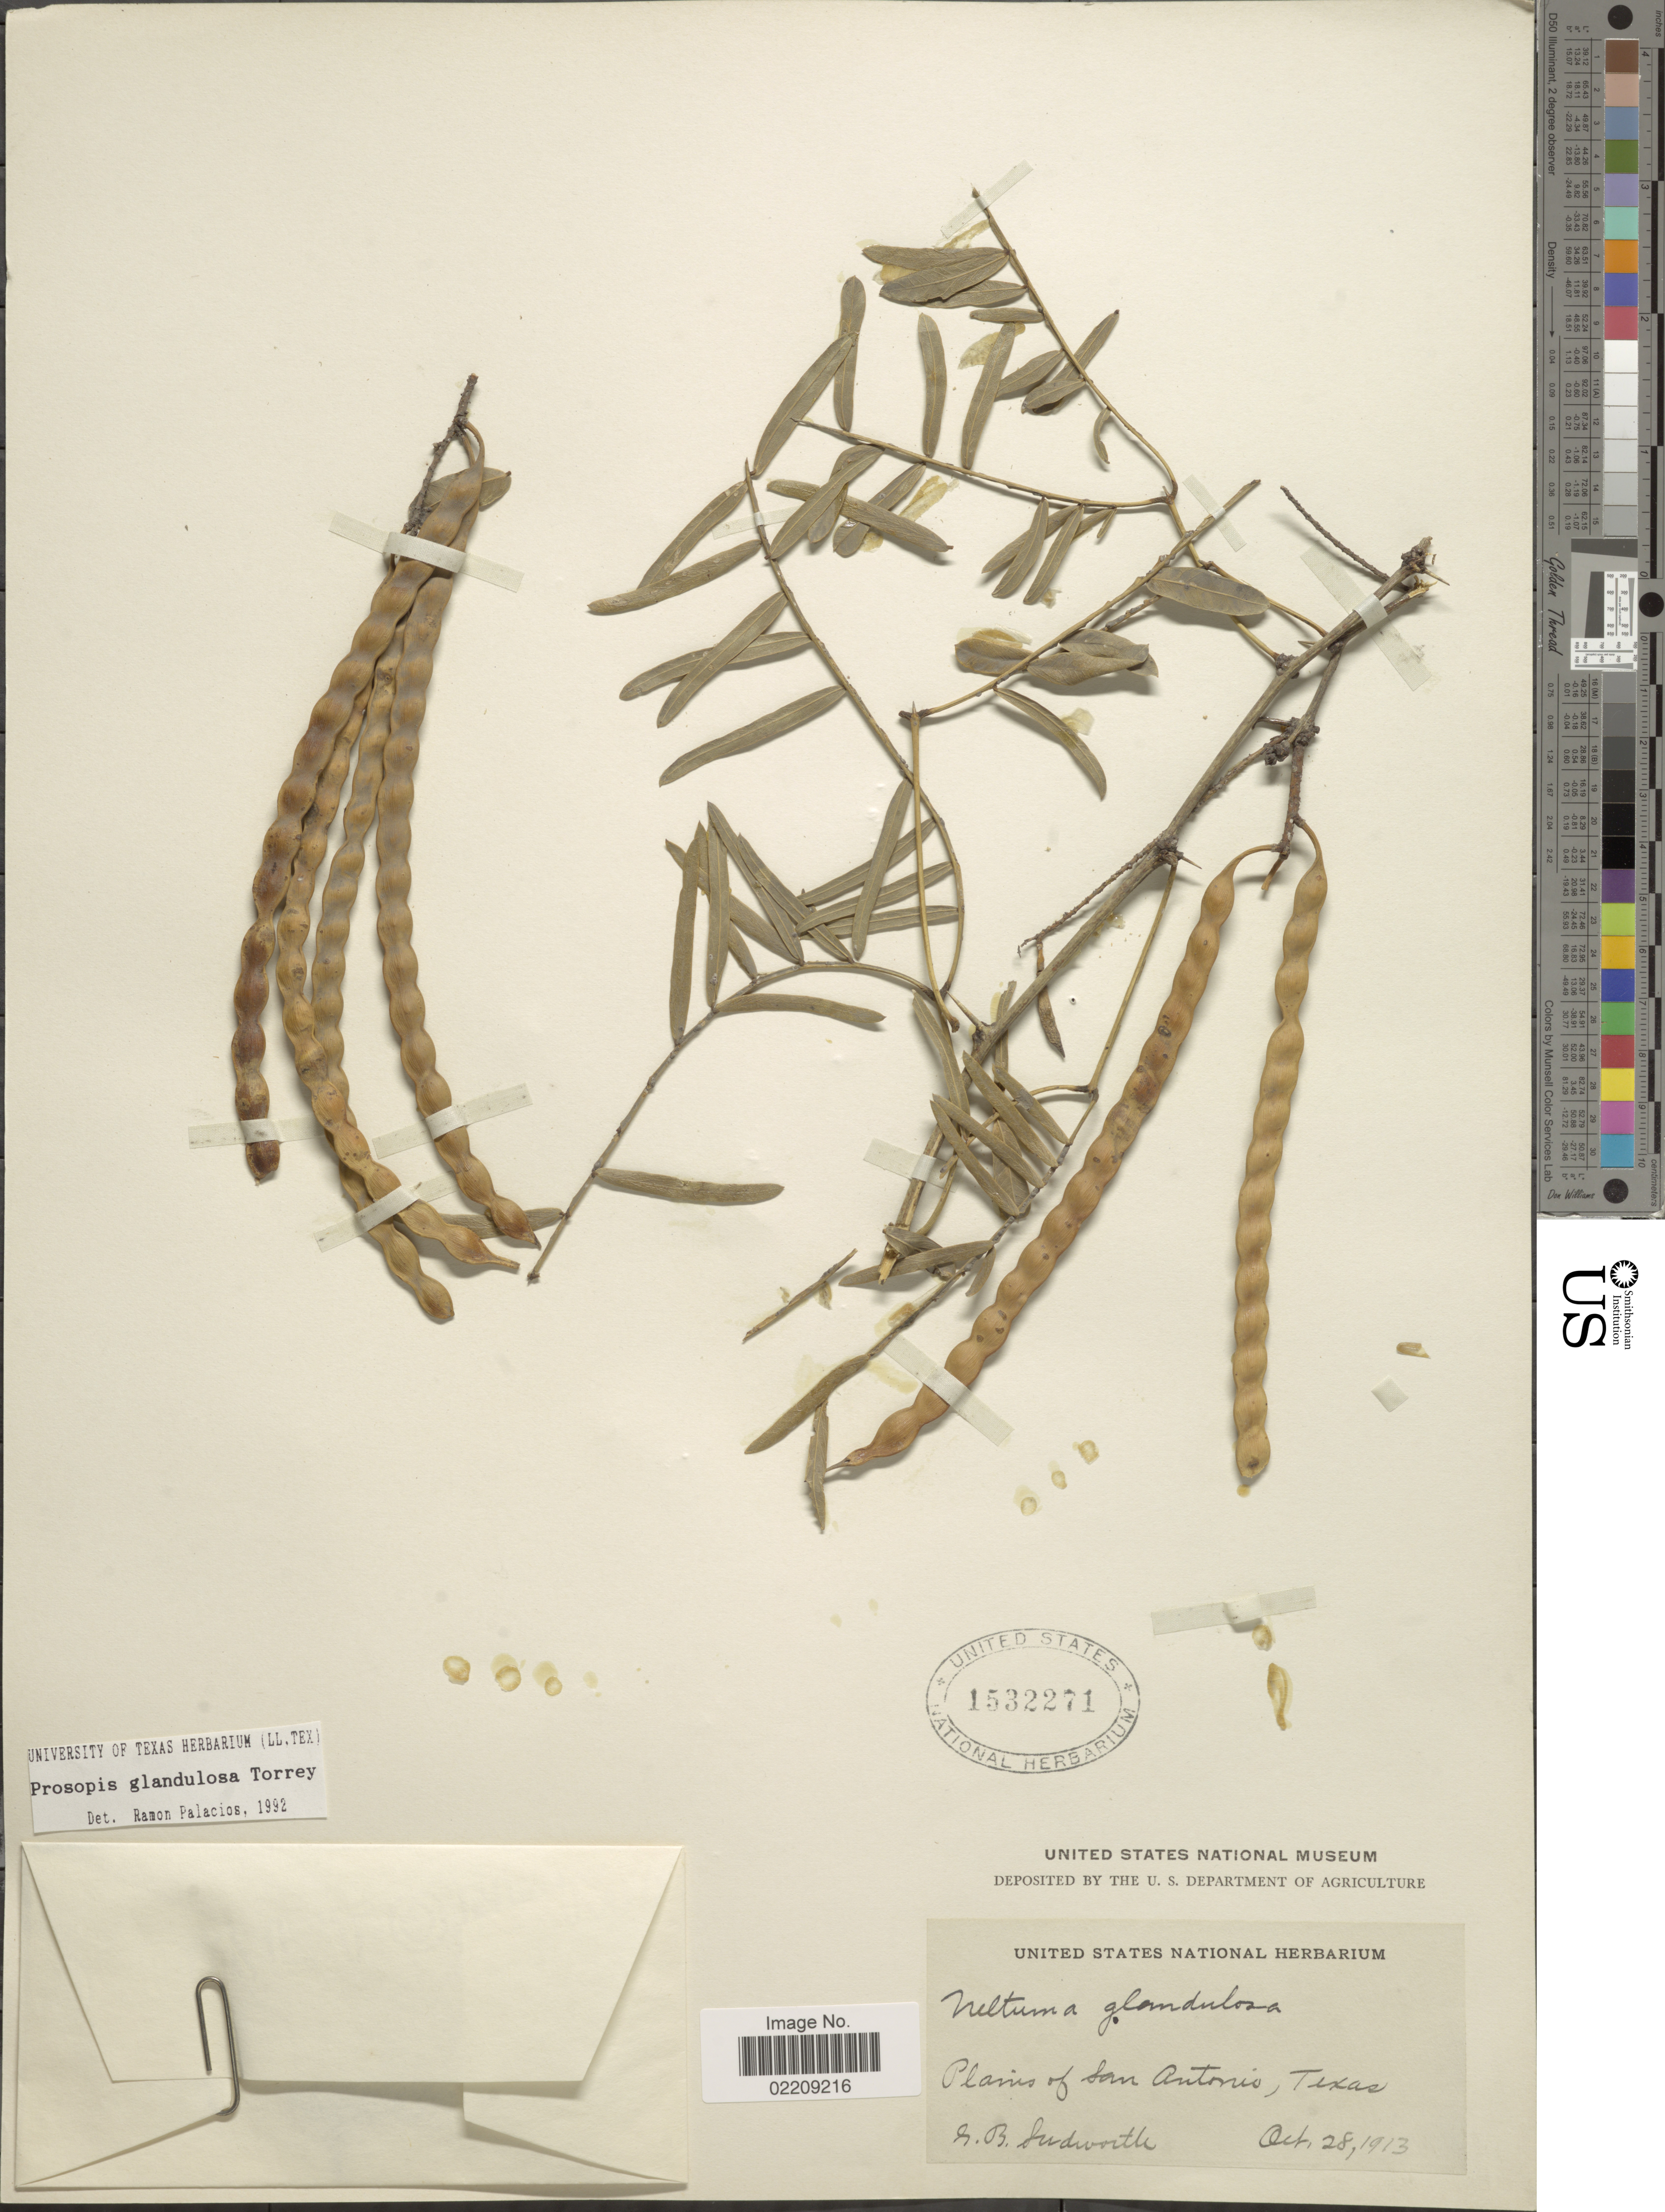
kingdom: Plantae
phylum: Tracheophyta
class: Magnoliopsida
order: Fabales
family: Fabaceae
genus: Neltuma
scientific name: Neltuma glandulosa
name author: (Torr.) Britton & Rose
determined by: Strong, Mark T., (BOT), Smithsonian Institution - National Museum of Natural History (UNITED STATES)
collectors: G. B. Sudworth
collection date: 1913-10-28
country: United States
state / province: Texas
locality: Plains of San Antonio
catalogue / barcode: US 1532271